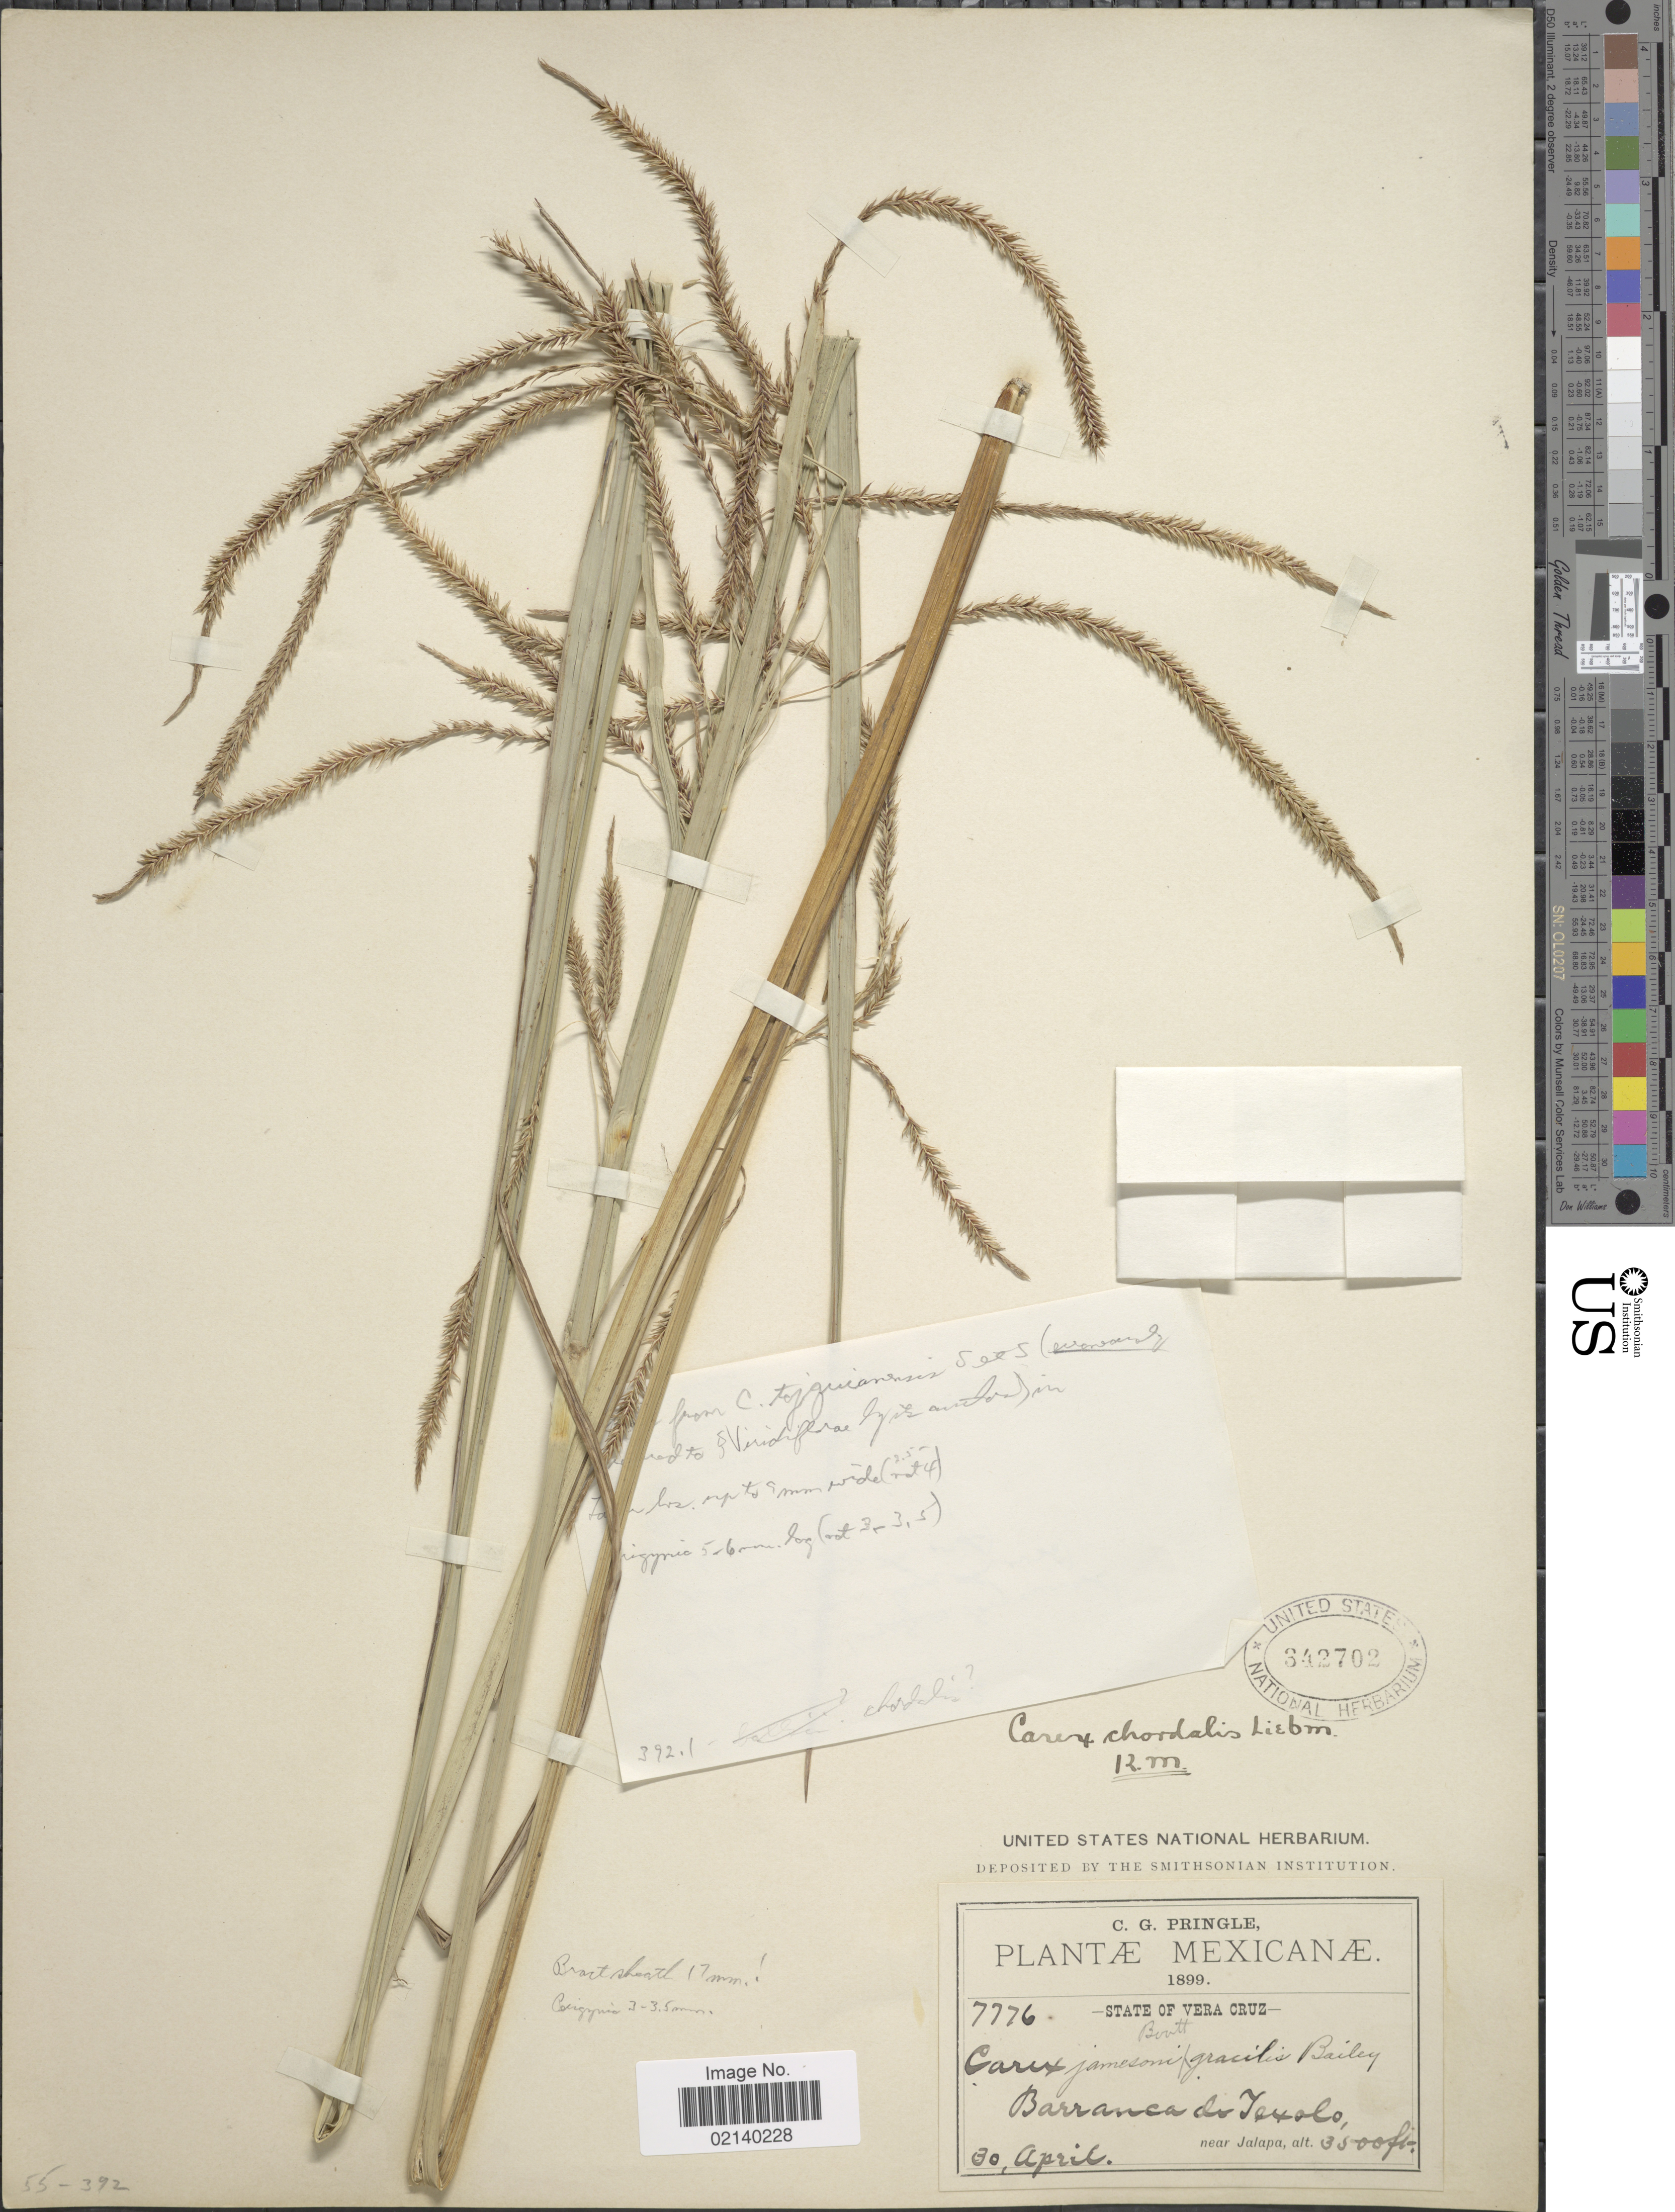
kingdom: Plantae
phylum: Tracheophyta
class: Liliopsida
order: Poales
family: Cyperaceae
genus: Carex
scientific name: Carex chordalis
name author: Liebm.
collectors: C. G. Pringle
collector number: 7776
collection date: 1899-04-30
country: Mexico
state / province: Veracruz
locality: State of Vera Cruz. Barranca do Texolo, near Jalapa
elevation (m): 1067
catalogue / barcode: US 342702